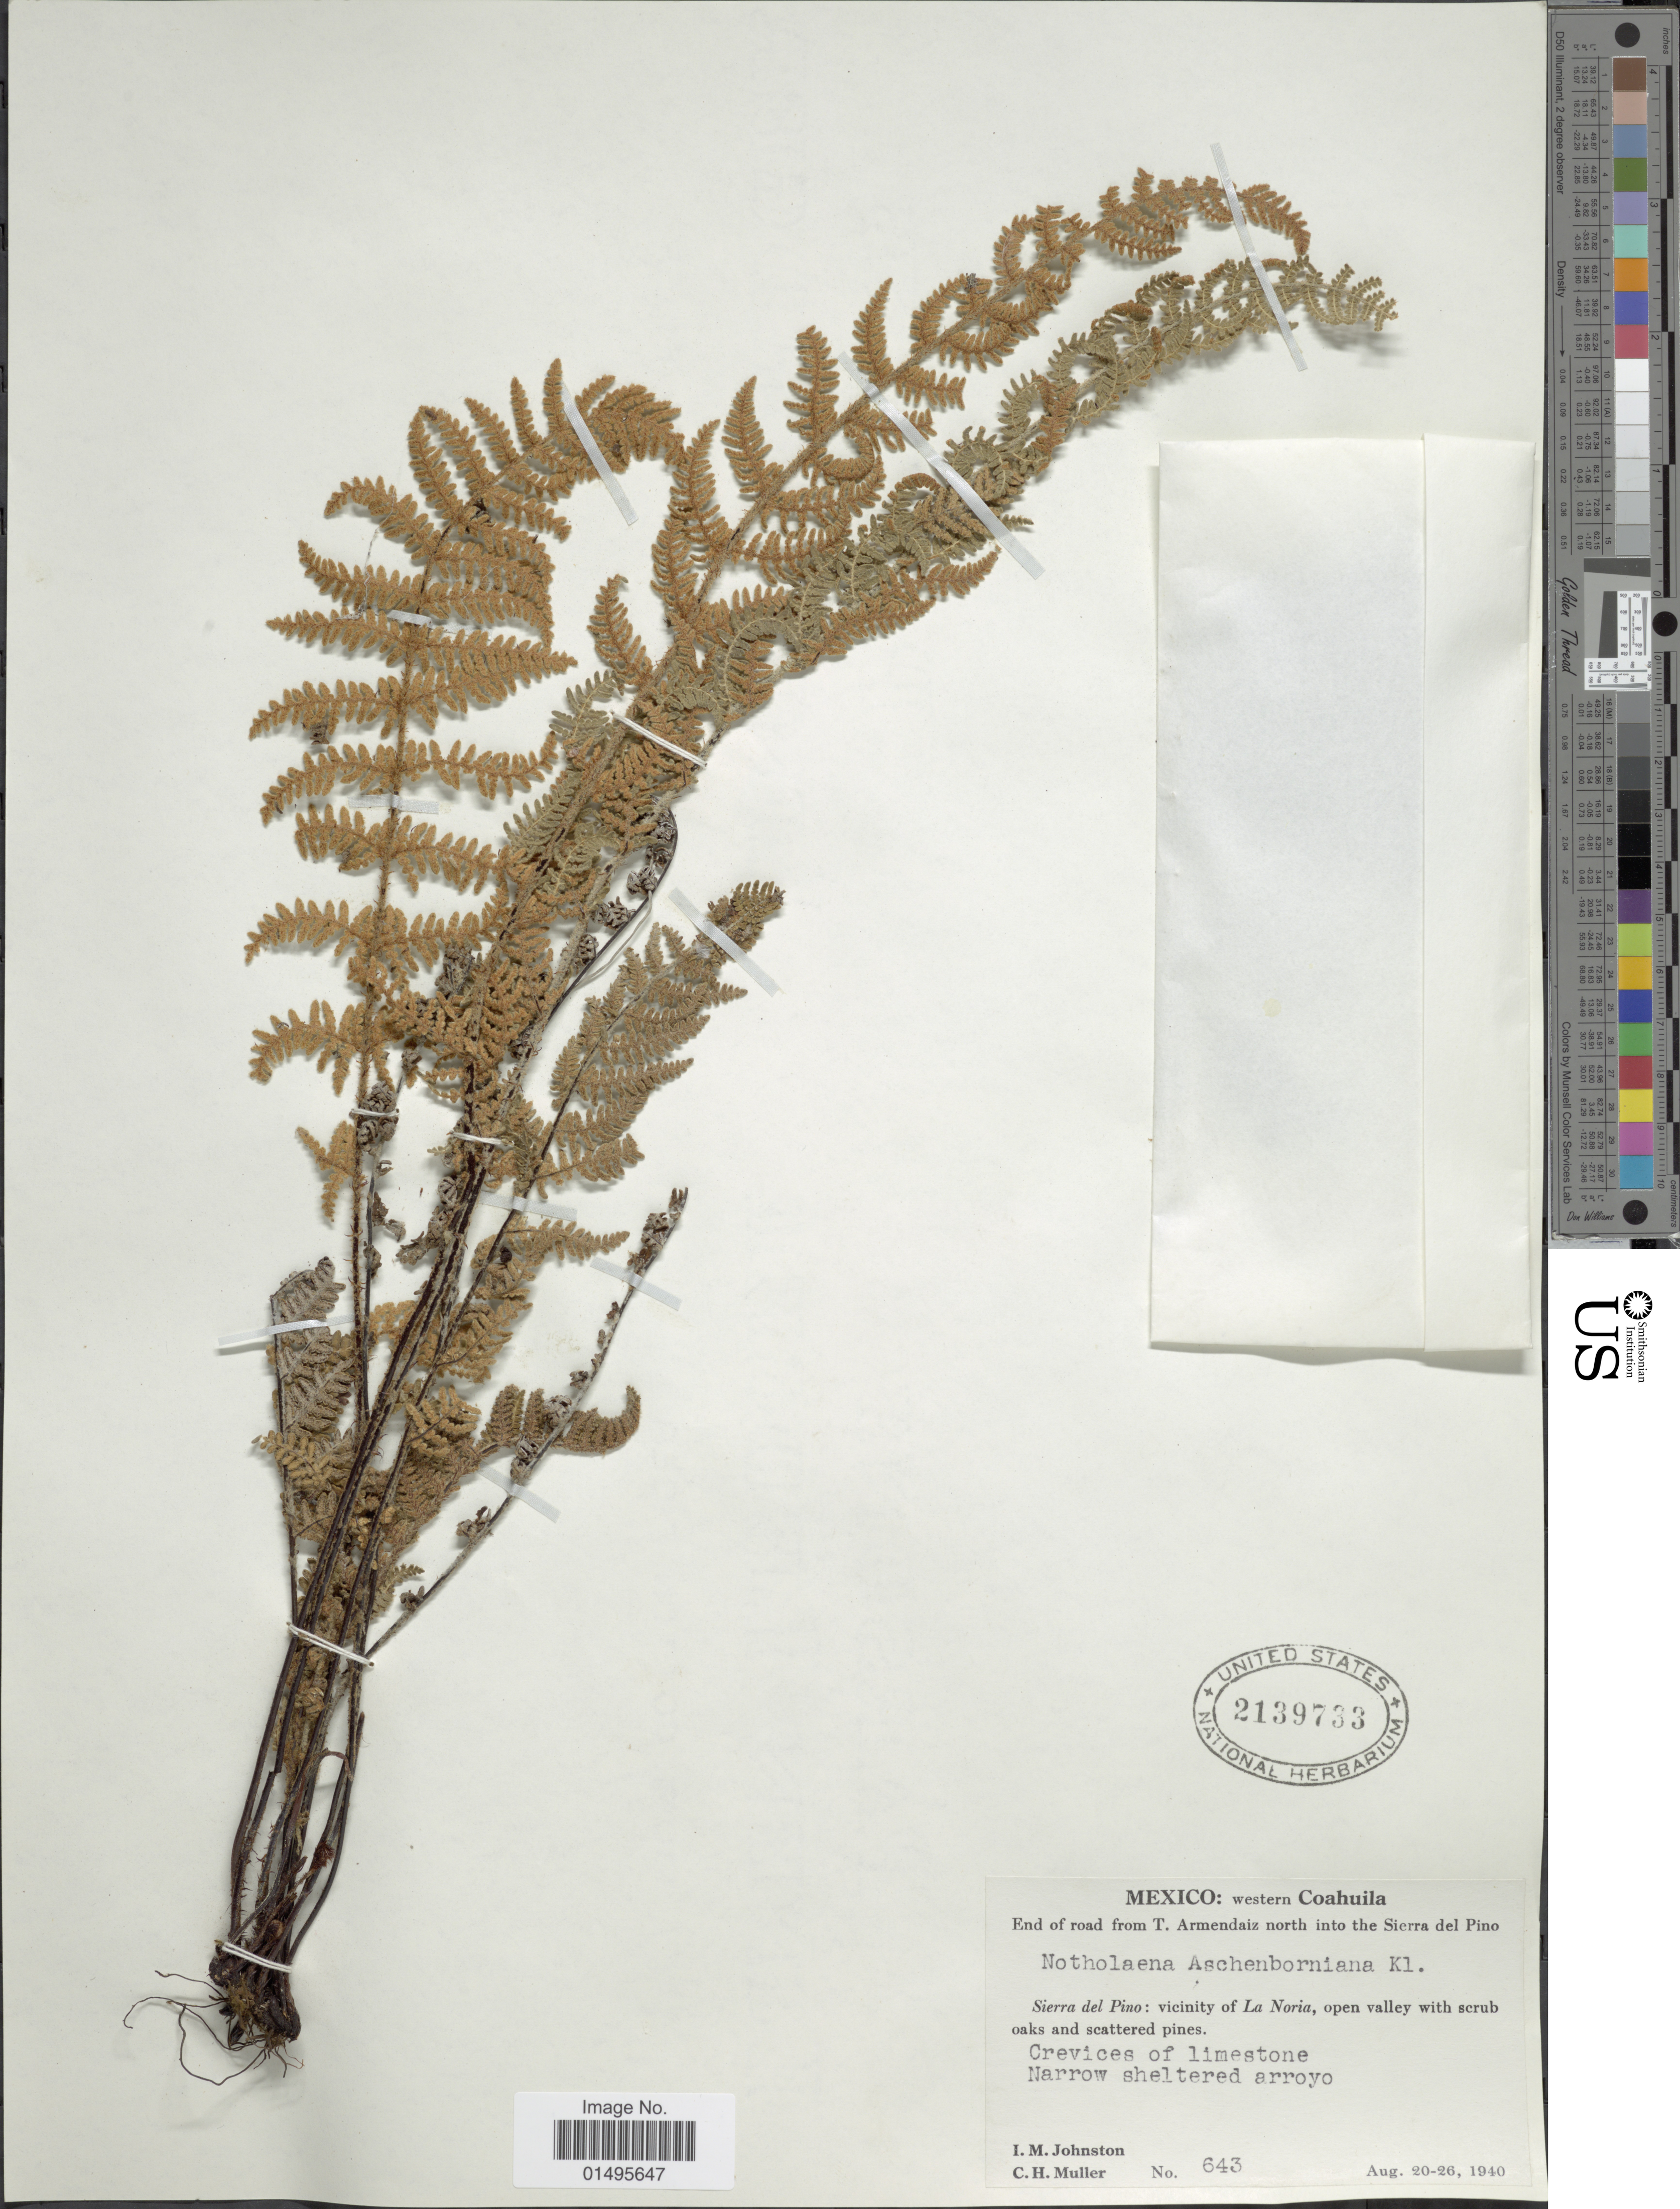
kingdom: Plantae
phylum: Tracheophyta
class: Polypodiopsida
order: Polypodiales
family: Pteridaceae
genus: Notholaena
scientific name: Notholaena aschenborniana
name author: Klotzsch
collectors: I.M. Johnston & C. H. Müller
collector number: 643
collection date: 1940-08-20/1940-08-26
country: Mexico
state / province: Coahuila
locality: End of the road from T. Armendaiz north into the Sierra del Pino, Soerra del Pino: vicinity of La Noria, open valley with scrub oaks and scattered pines. Crevices of limestone, narrow sheltered arroyo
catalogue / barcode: US 2139733